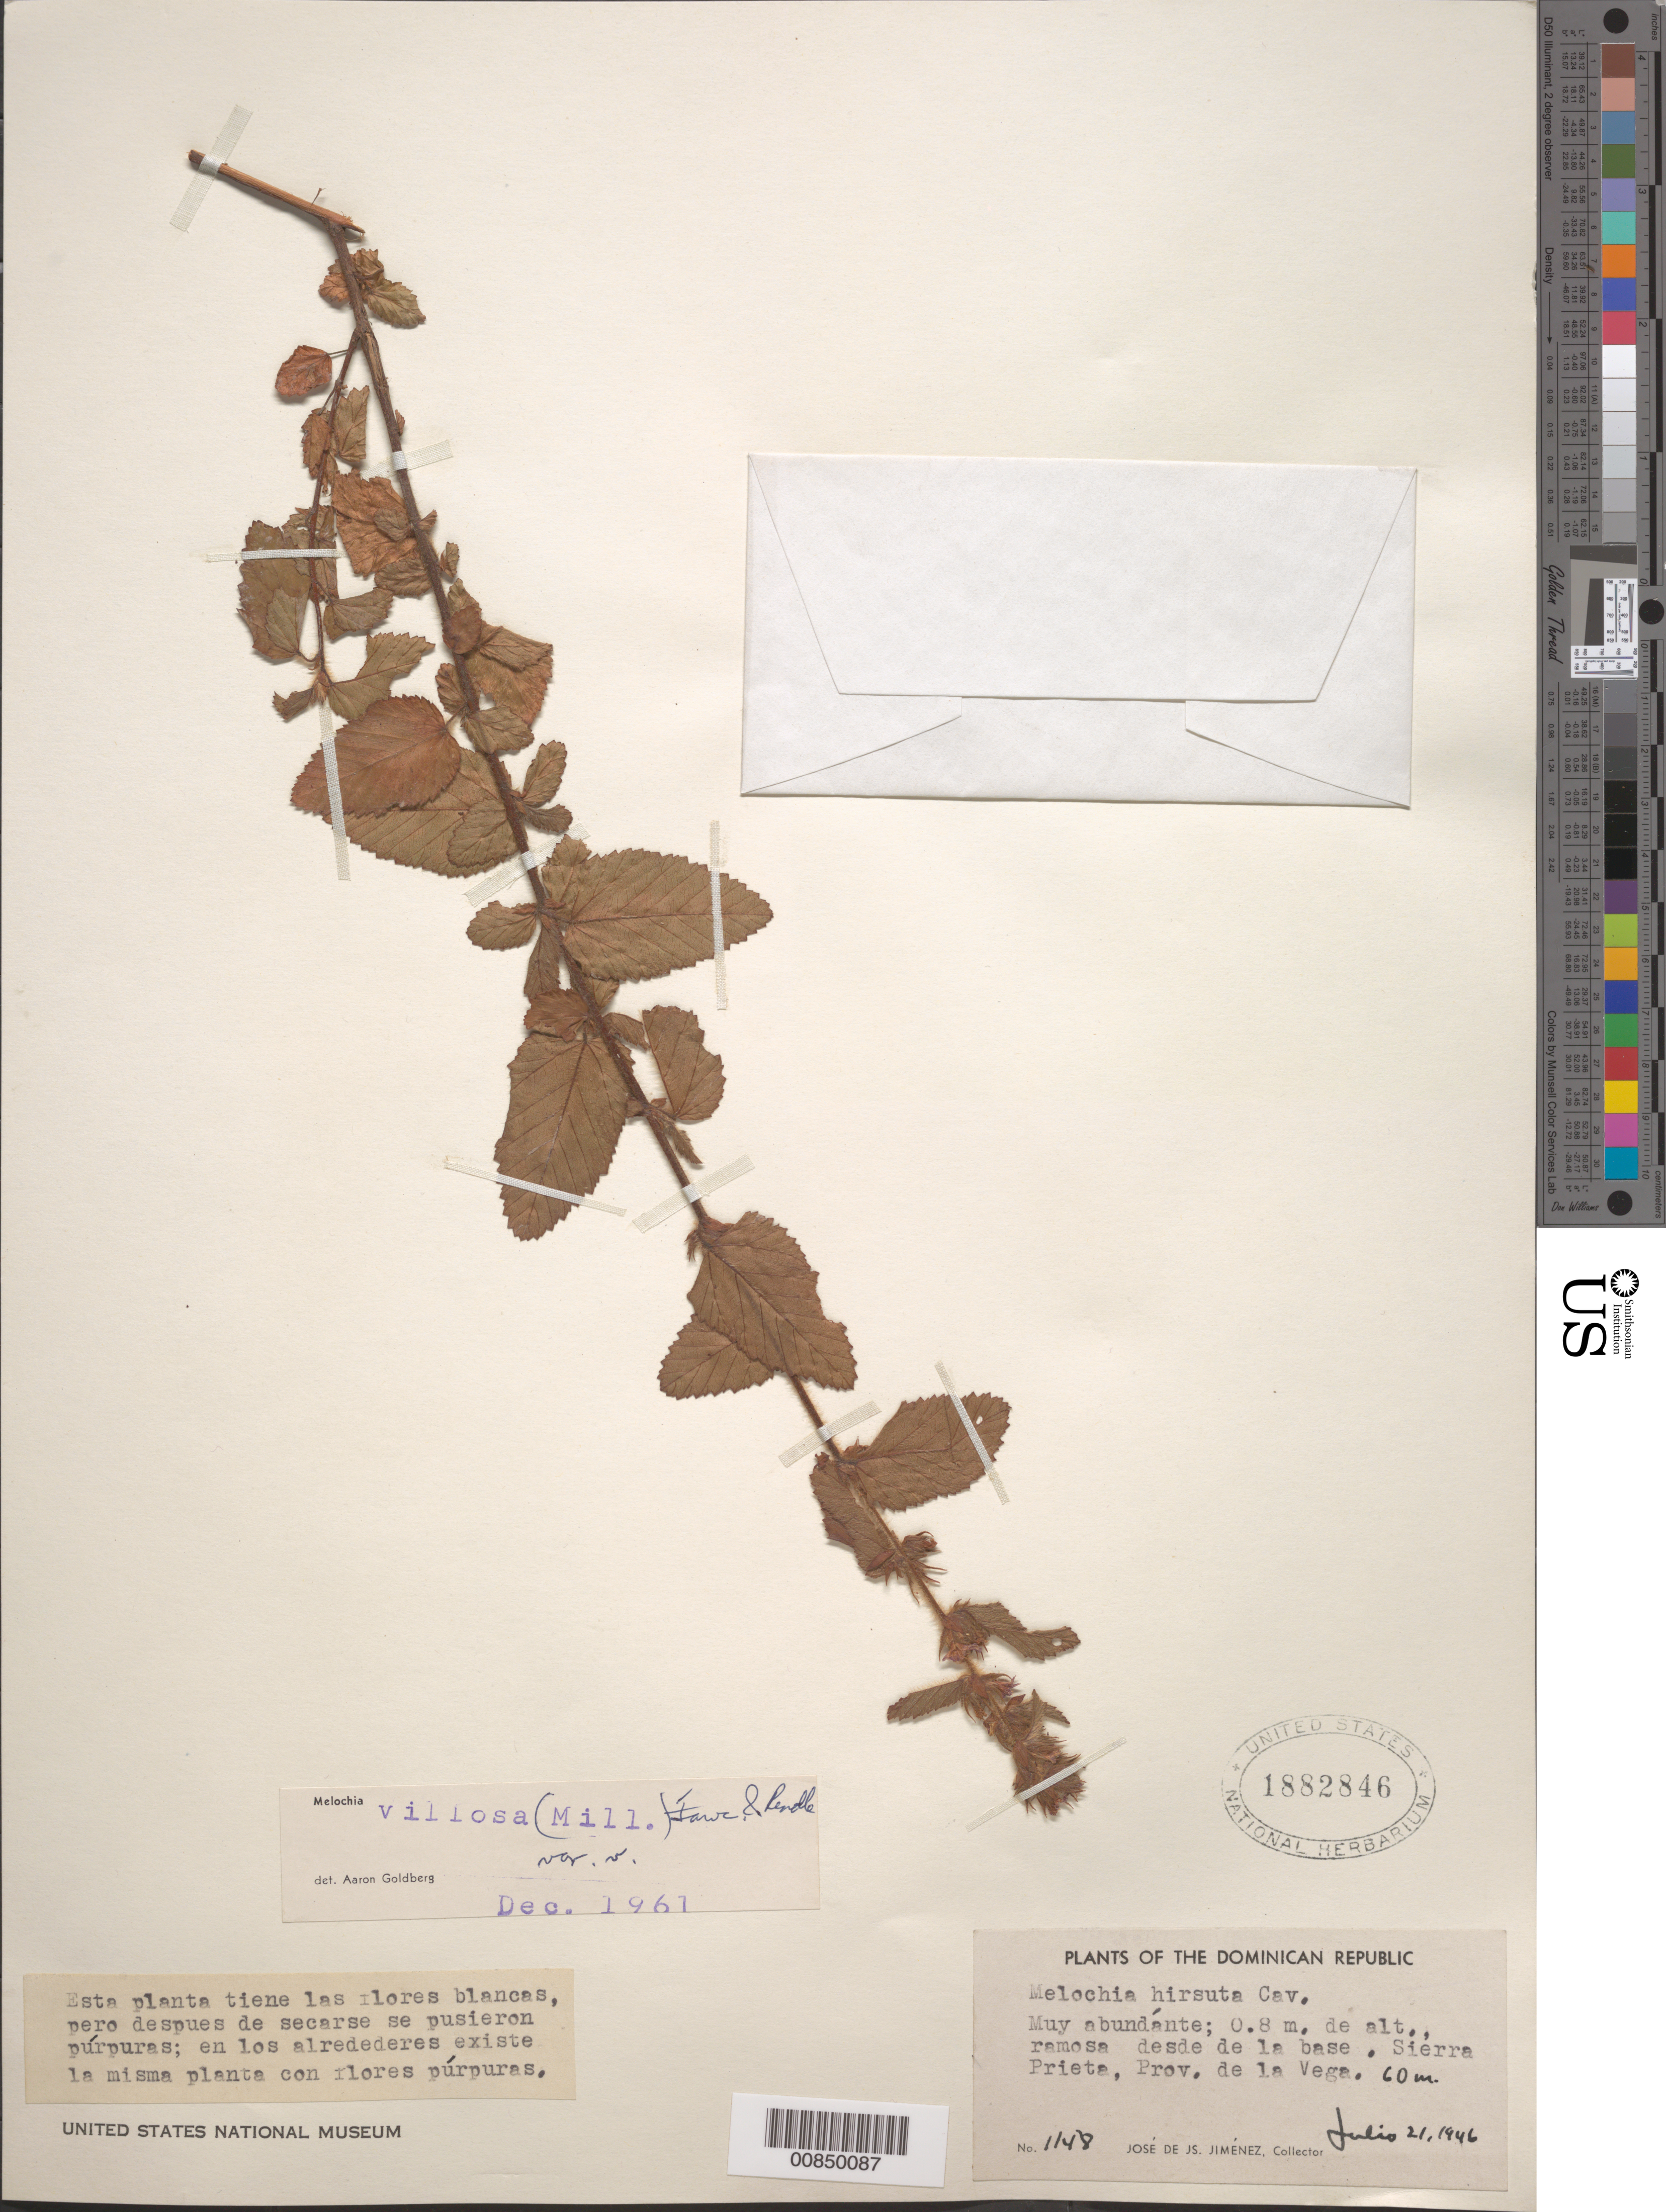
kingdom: Plantae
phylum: Tracheophyta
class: Magnoliopsida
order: Malvales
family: Malvaceae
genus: Melochia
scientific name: Melochia spicata var. spicata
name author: (L.) Fryxell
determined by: Dorr, L. J., (BOT), Smithsonian Institution - National Museum of Natural History (UNITED STATES)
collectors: J. J. Jiménez Almonte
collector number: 1148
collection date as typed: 21 Jul 1946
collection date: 1946-07-21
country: Dominican Republic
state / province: La Vega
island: Hispaniola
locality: Sierra Prieta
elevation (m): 60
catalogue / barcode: US 1882846